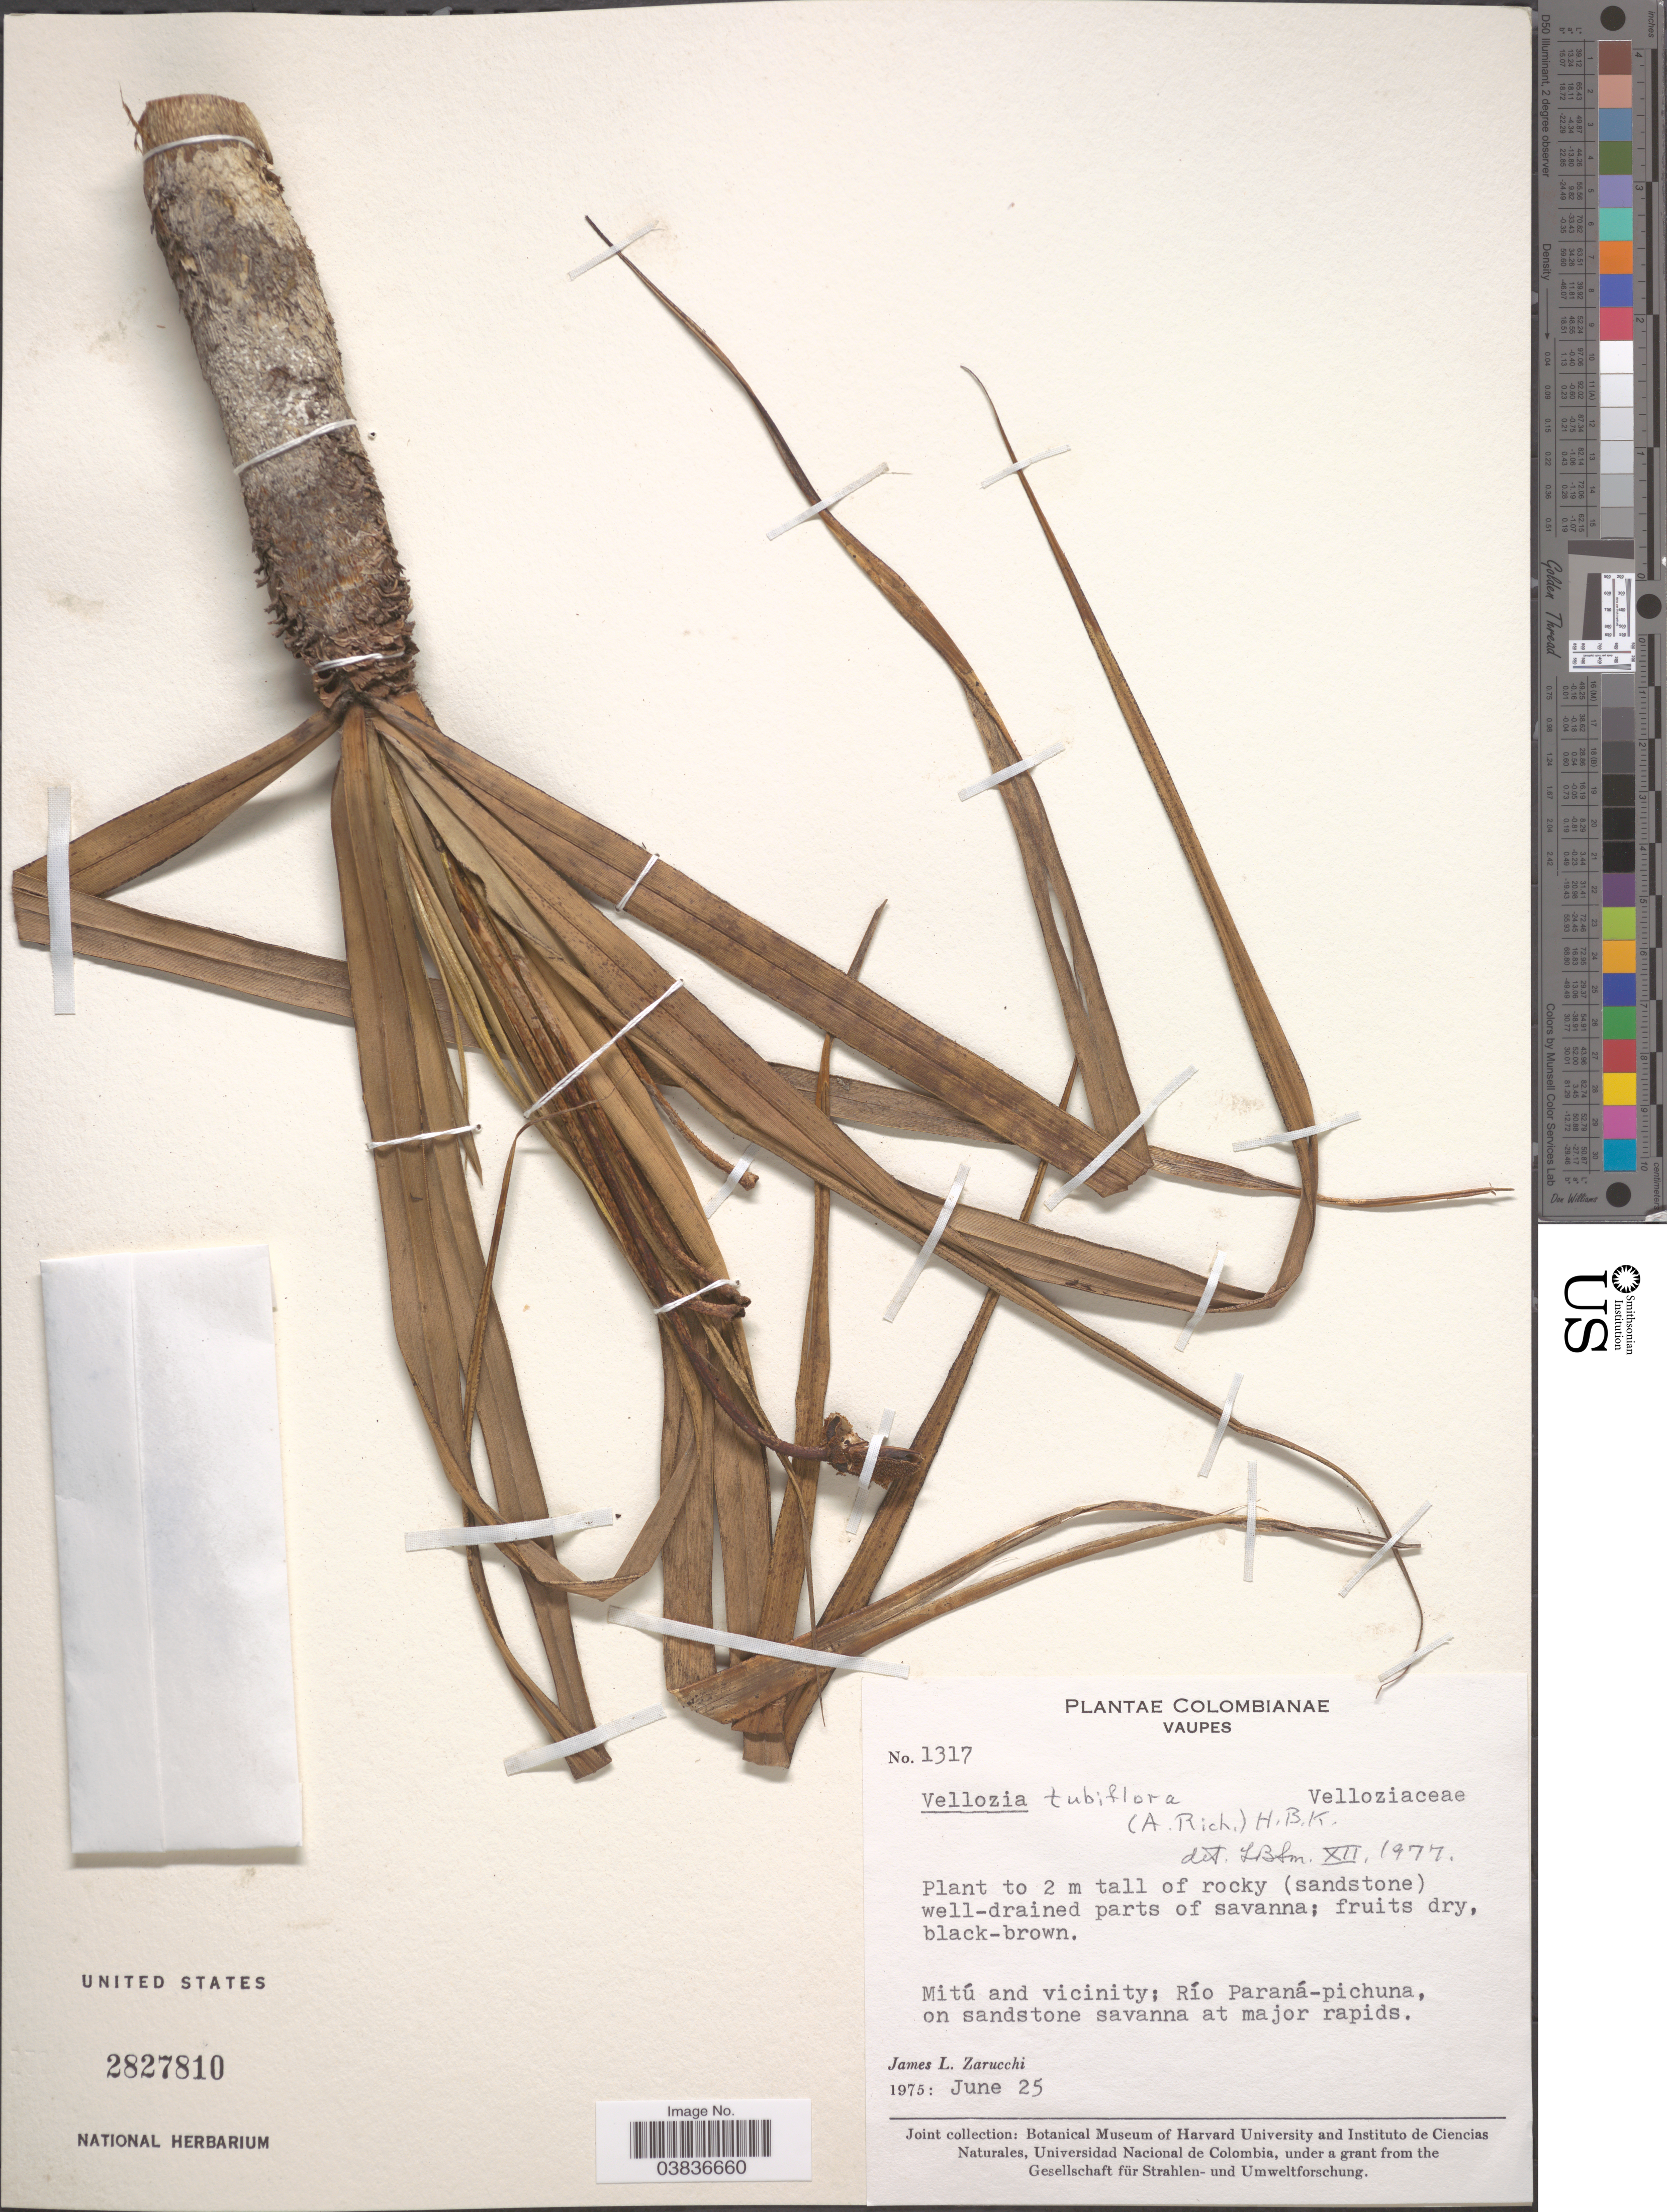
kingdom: Plantae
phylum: Tracheophyta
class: Liliopsida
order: Pandanales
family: Velloziaceae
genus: Vellozia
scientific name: Vellozia tubiflora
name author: (A. Rich.) Kunth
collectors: J. L. Zarucchi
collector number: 1317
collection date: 1975-06-25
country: Colombia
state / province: Vaupés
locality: Mitú and vicinity; Río Paraná-pichuna.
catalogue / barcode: US 2827810